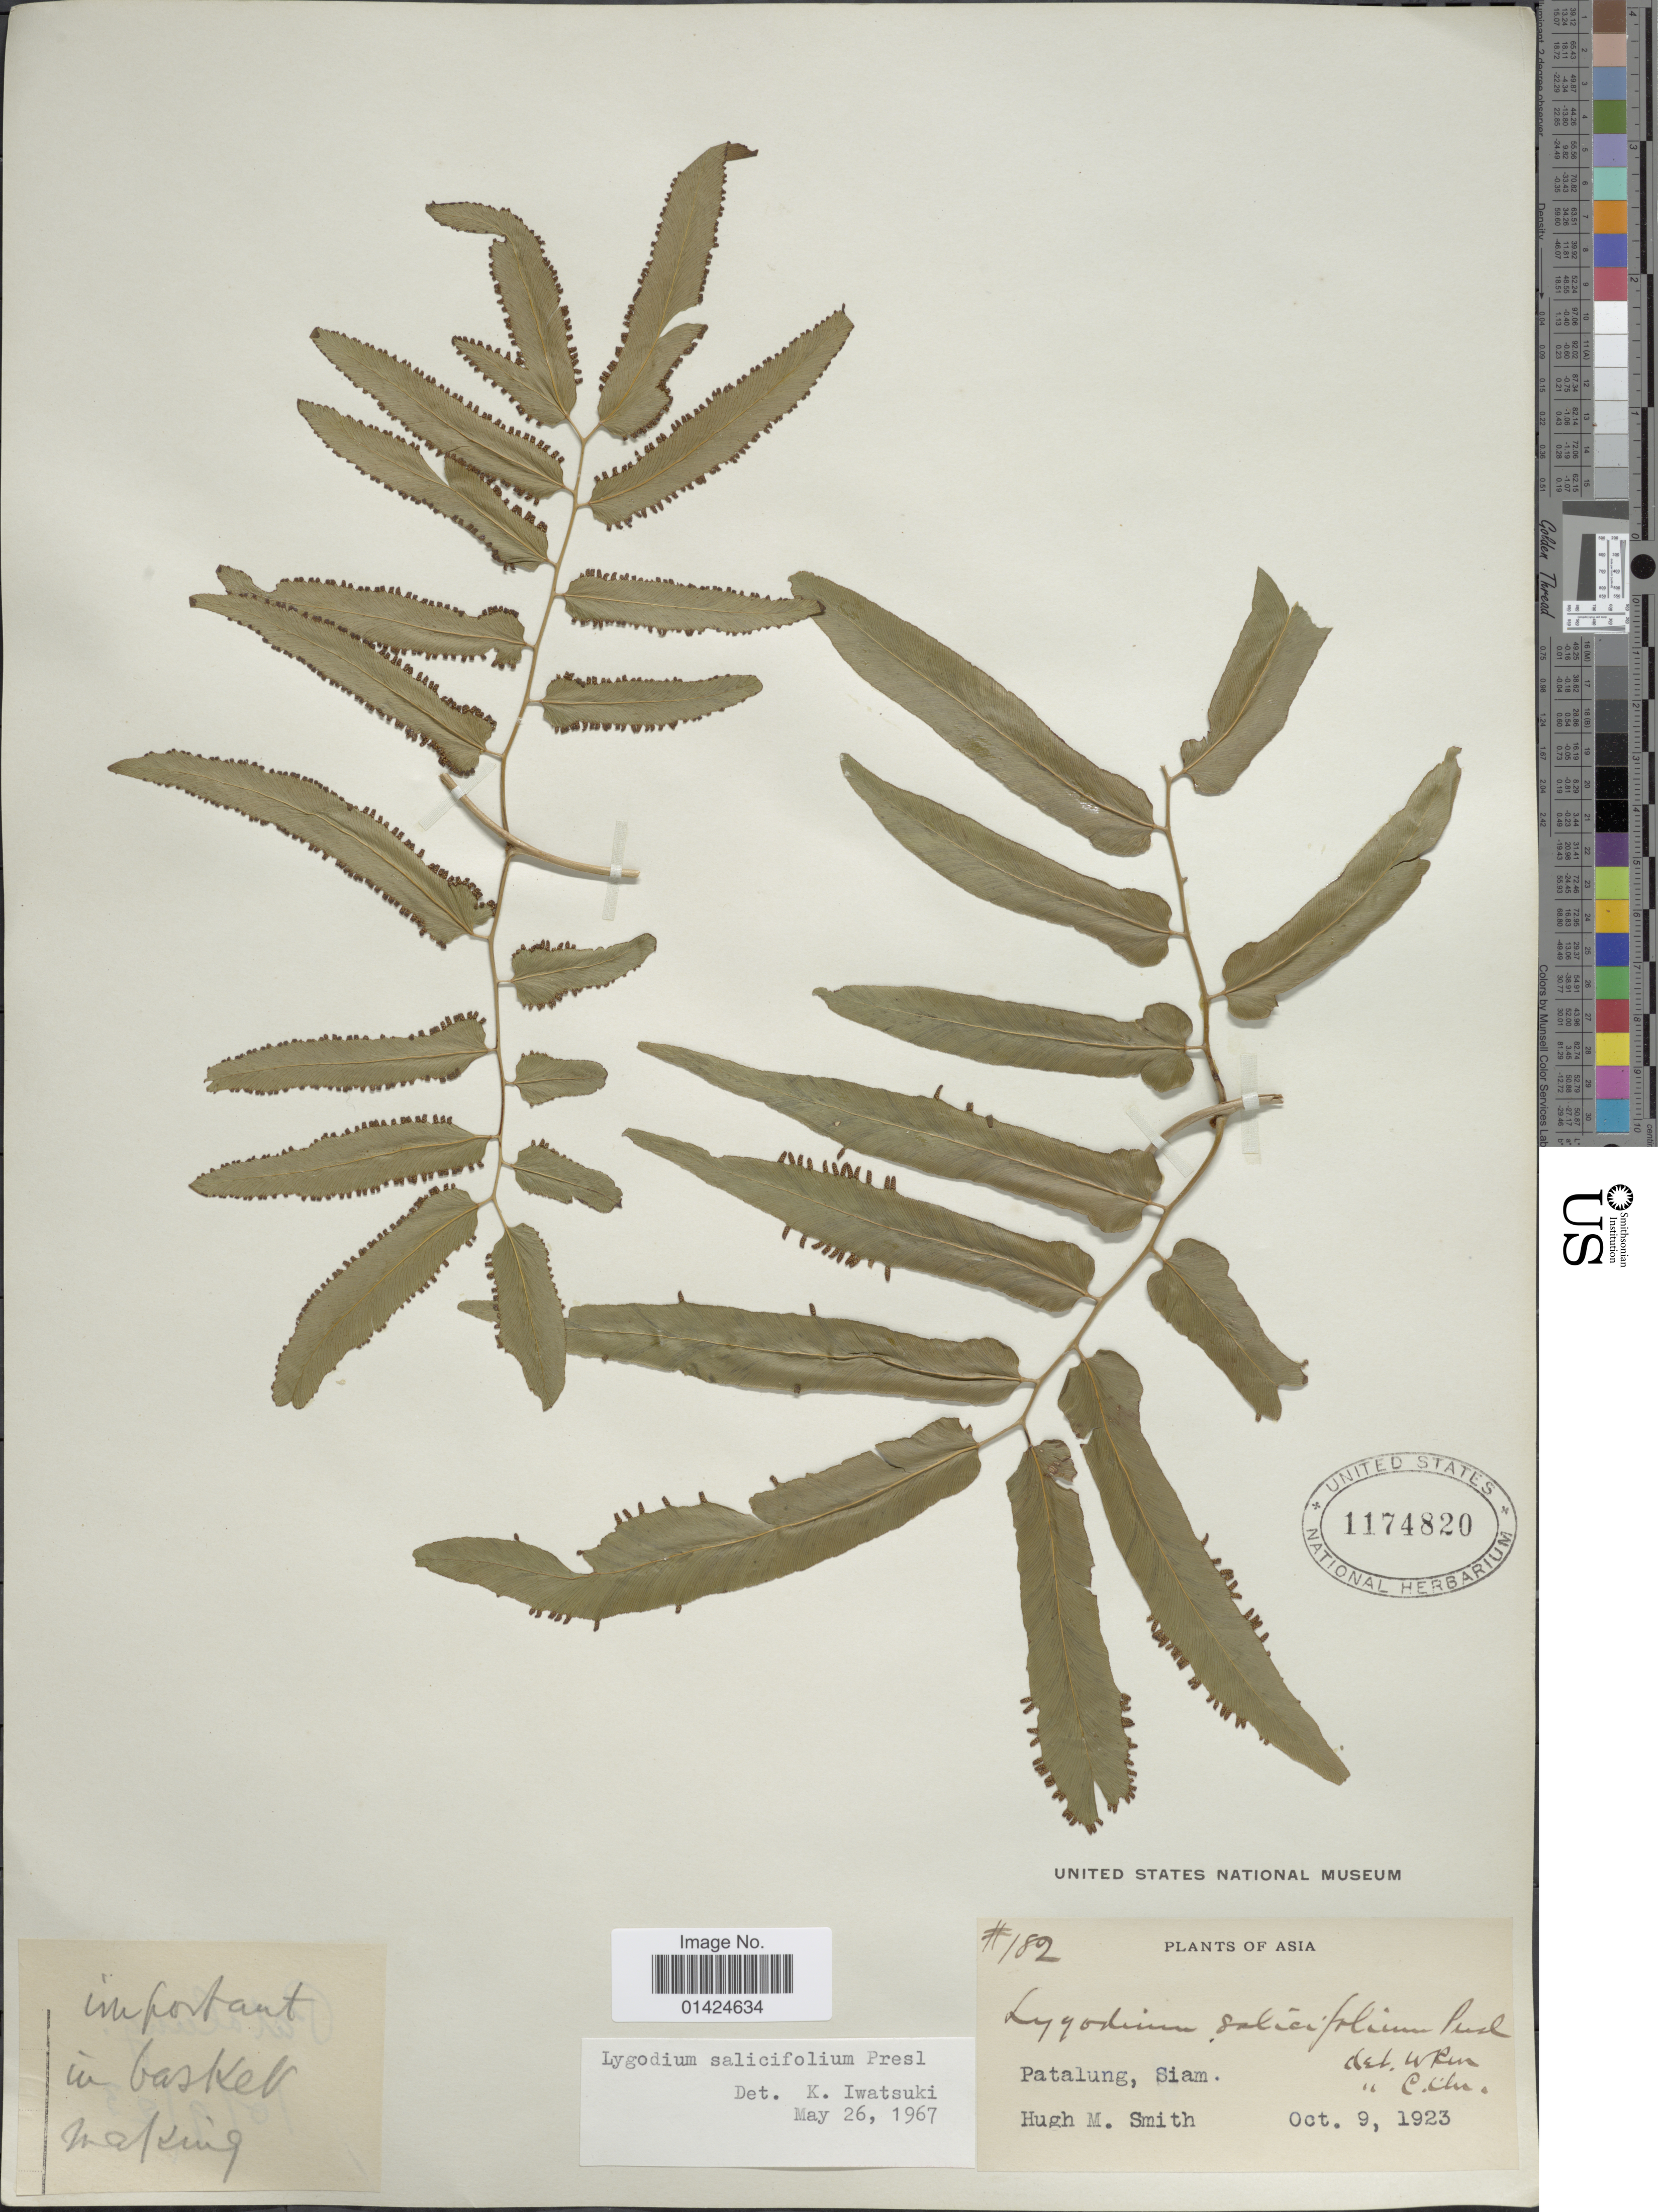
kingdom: Plantae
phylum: Tracheophyta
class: Polypodiopsida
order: Schizaeales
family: Lygodiaceae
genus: Lygodium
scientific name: Lygodium sailcifolium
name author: C. Presl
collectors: H. M. Smith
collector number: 182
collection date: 1923-10-09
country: Thailand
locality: Patalung, Siam.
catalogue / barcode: US 1174820